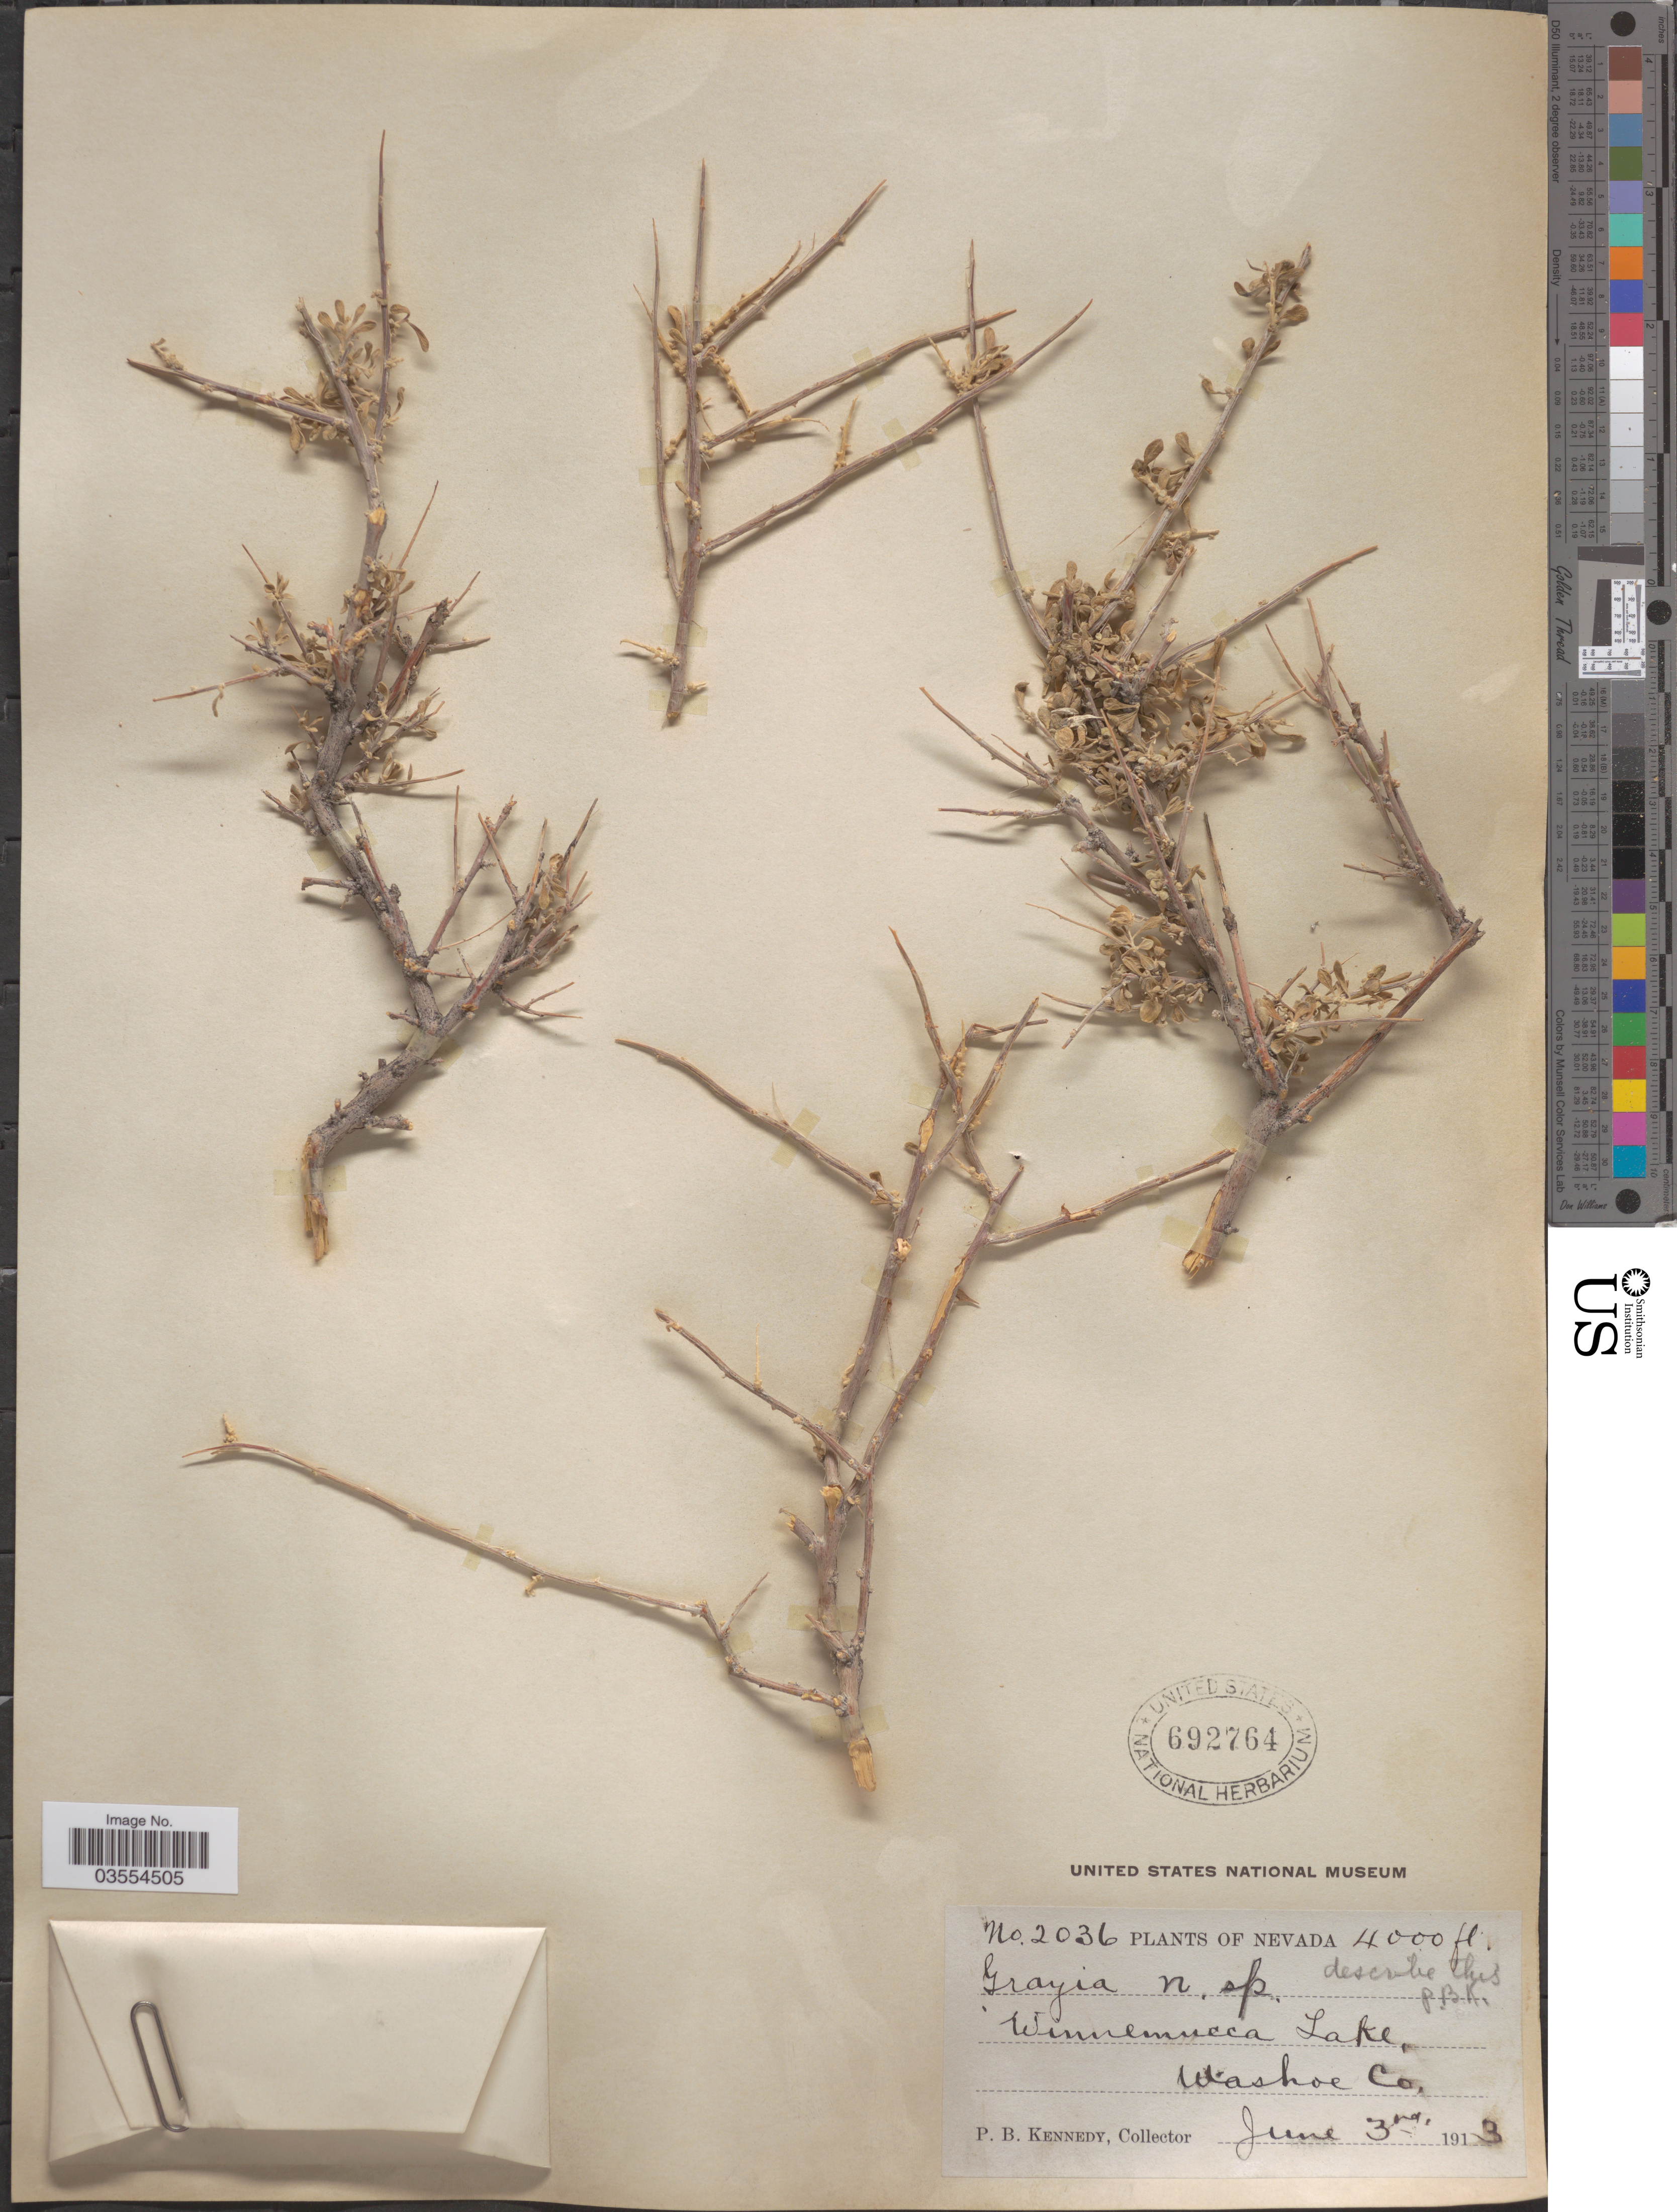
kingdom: Plantae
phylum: Tracheophyta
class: Magnoliopsida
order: Caryophyllales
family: Amaranthaceae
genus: Grayia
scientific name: Grayia spinosa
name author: (Hook.) Moq.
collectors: P. B. Kennedy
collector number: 2036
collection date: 1913-06-03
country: United States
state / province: Nevada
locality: Winnemucca Lake, Washoe Co.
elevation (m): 1219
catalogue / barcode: US 692764